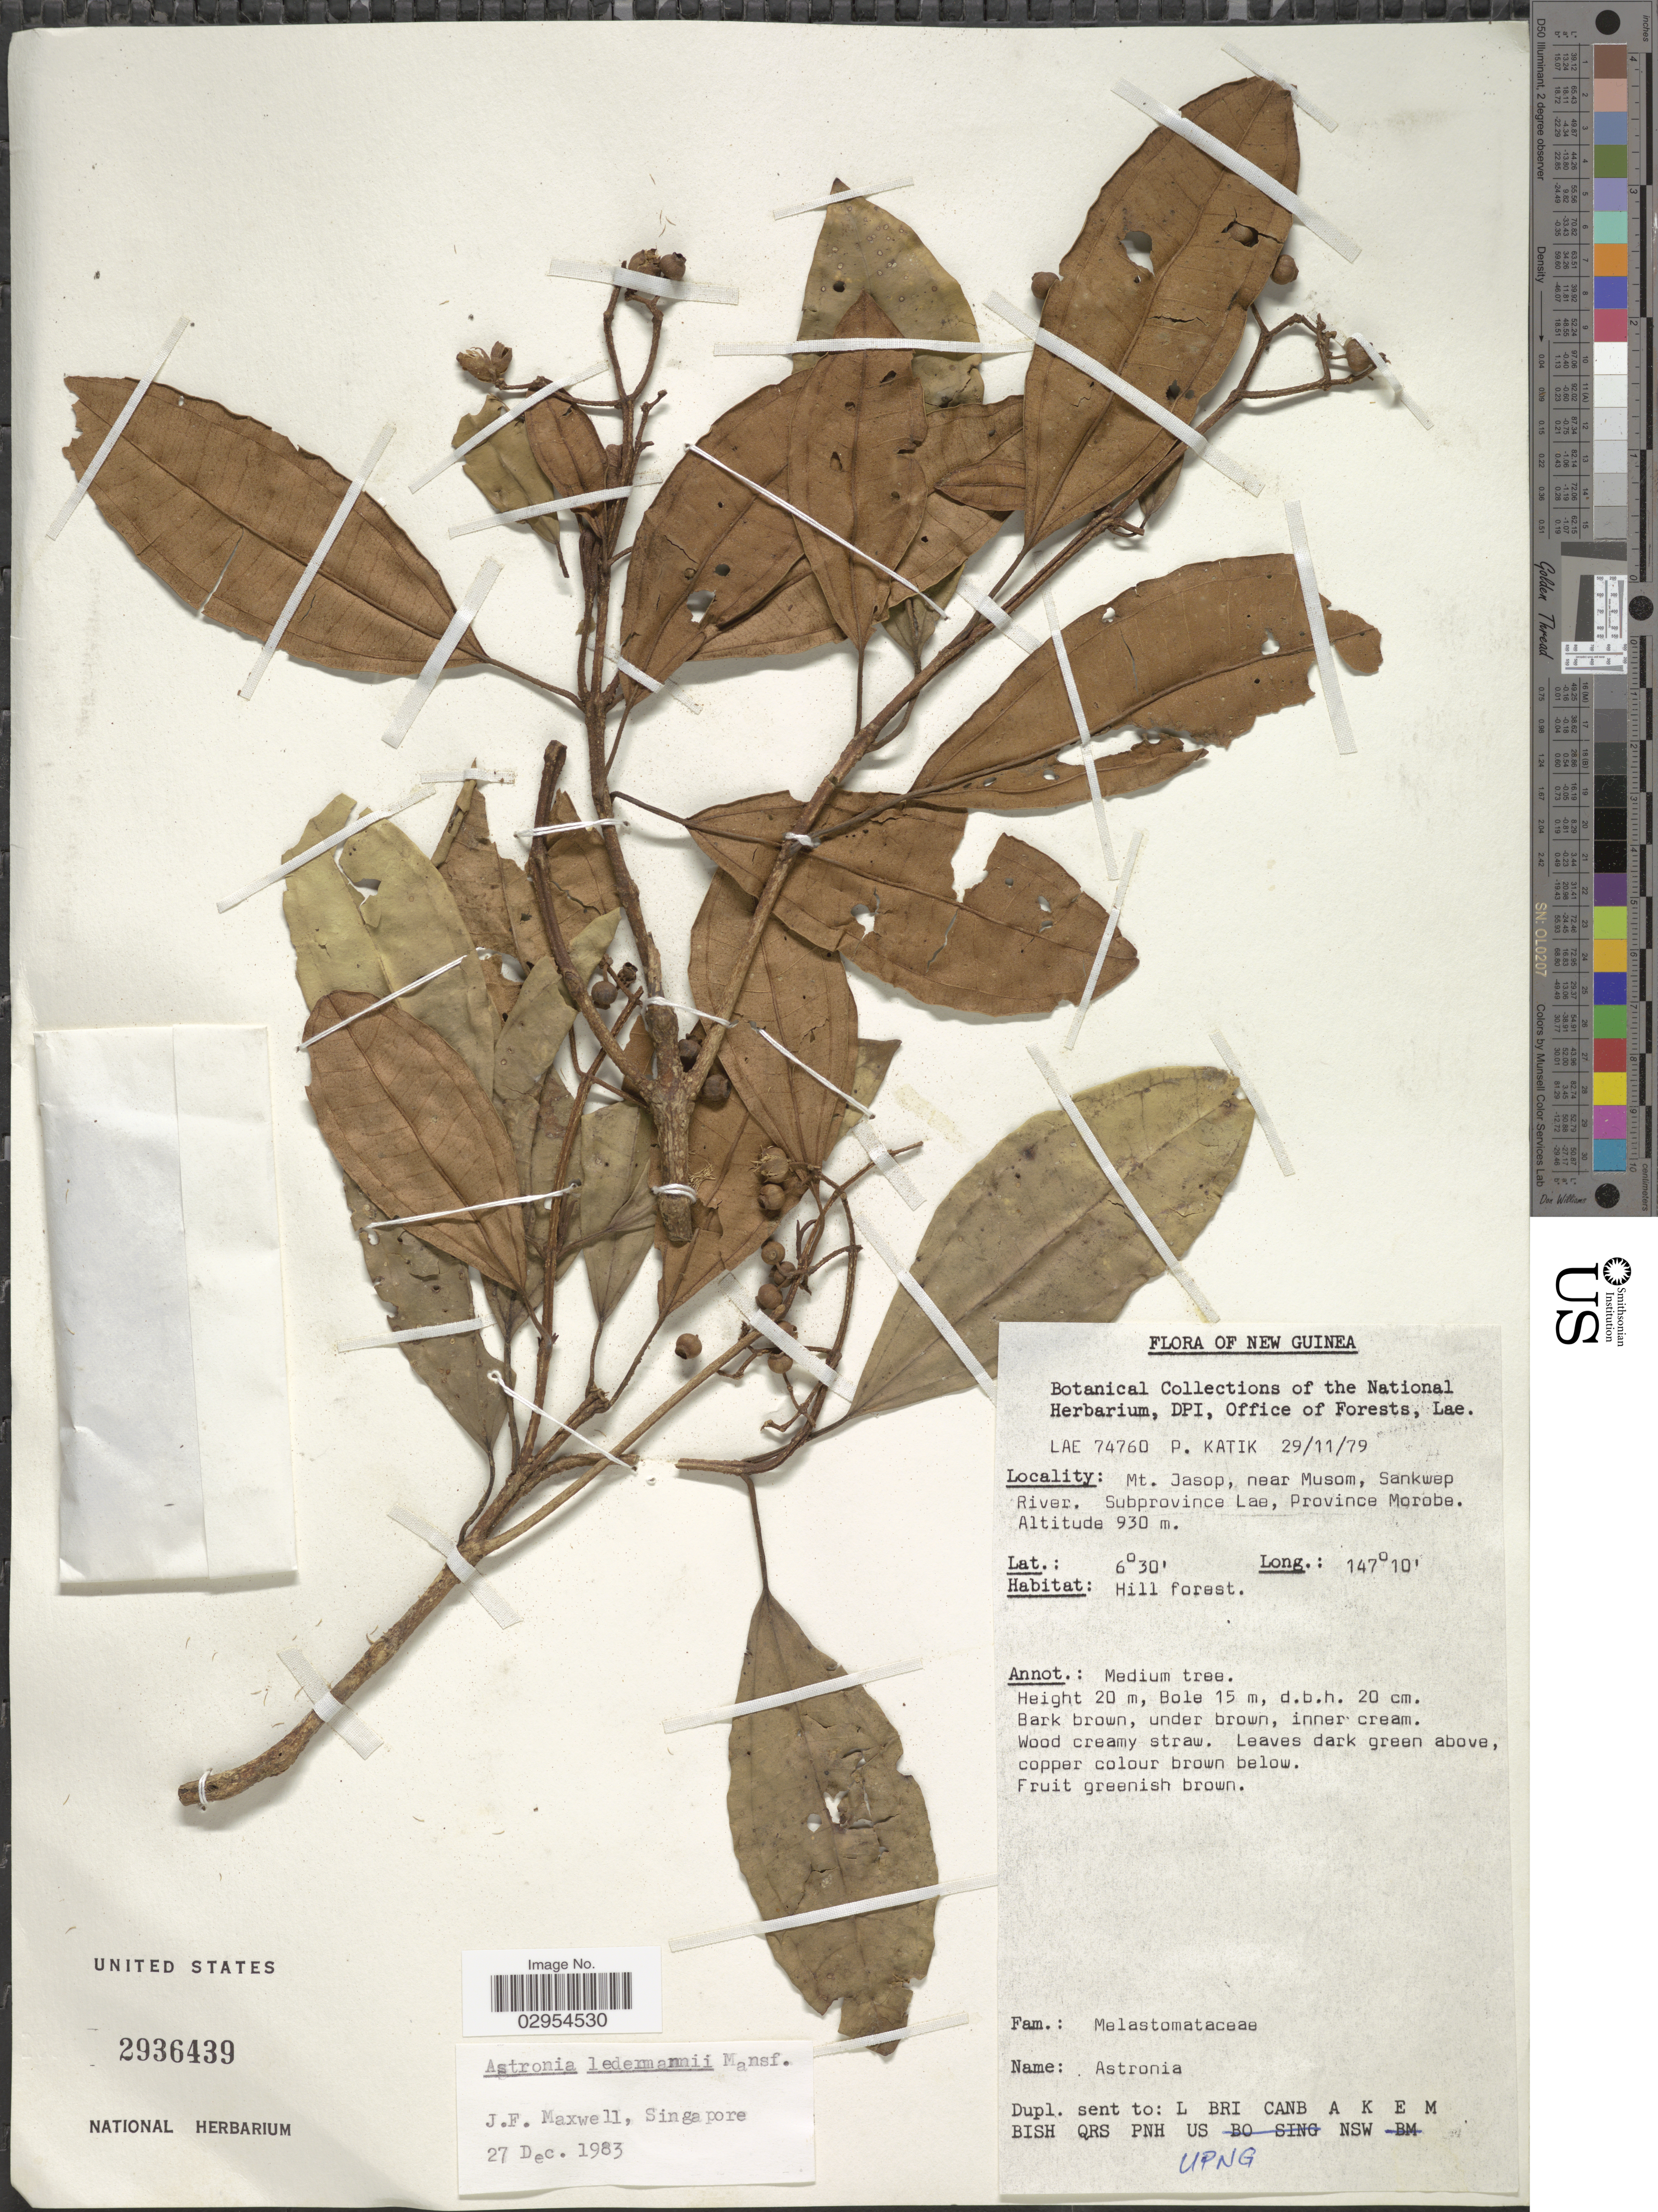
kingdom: Plantae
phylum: Tracheophyta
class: Magnoliopsida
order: Myrtales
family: Melastomataceae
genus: Astronia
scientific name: Astronia ledermannii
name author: Mansf.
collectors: P. Katik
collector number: LAE 74760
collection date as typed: Transcribed d/m/y: 29/11/79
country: Papua New Guinea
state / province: Morobe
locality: New Guinea. Mt. Jasop, near Musom, Sankwep River. Subprovince Lae.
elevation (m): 930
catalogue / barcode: US 2936439